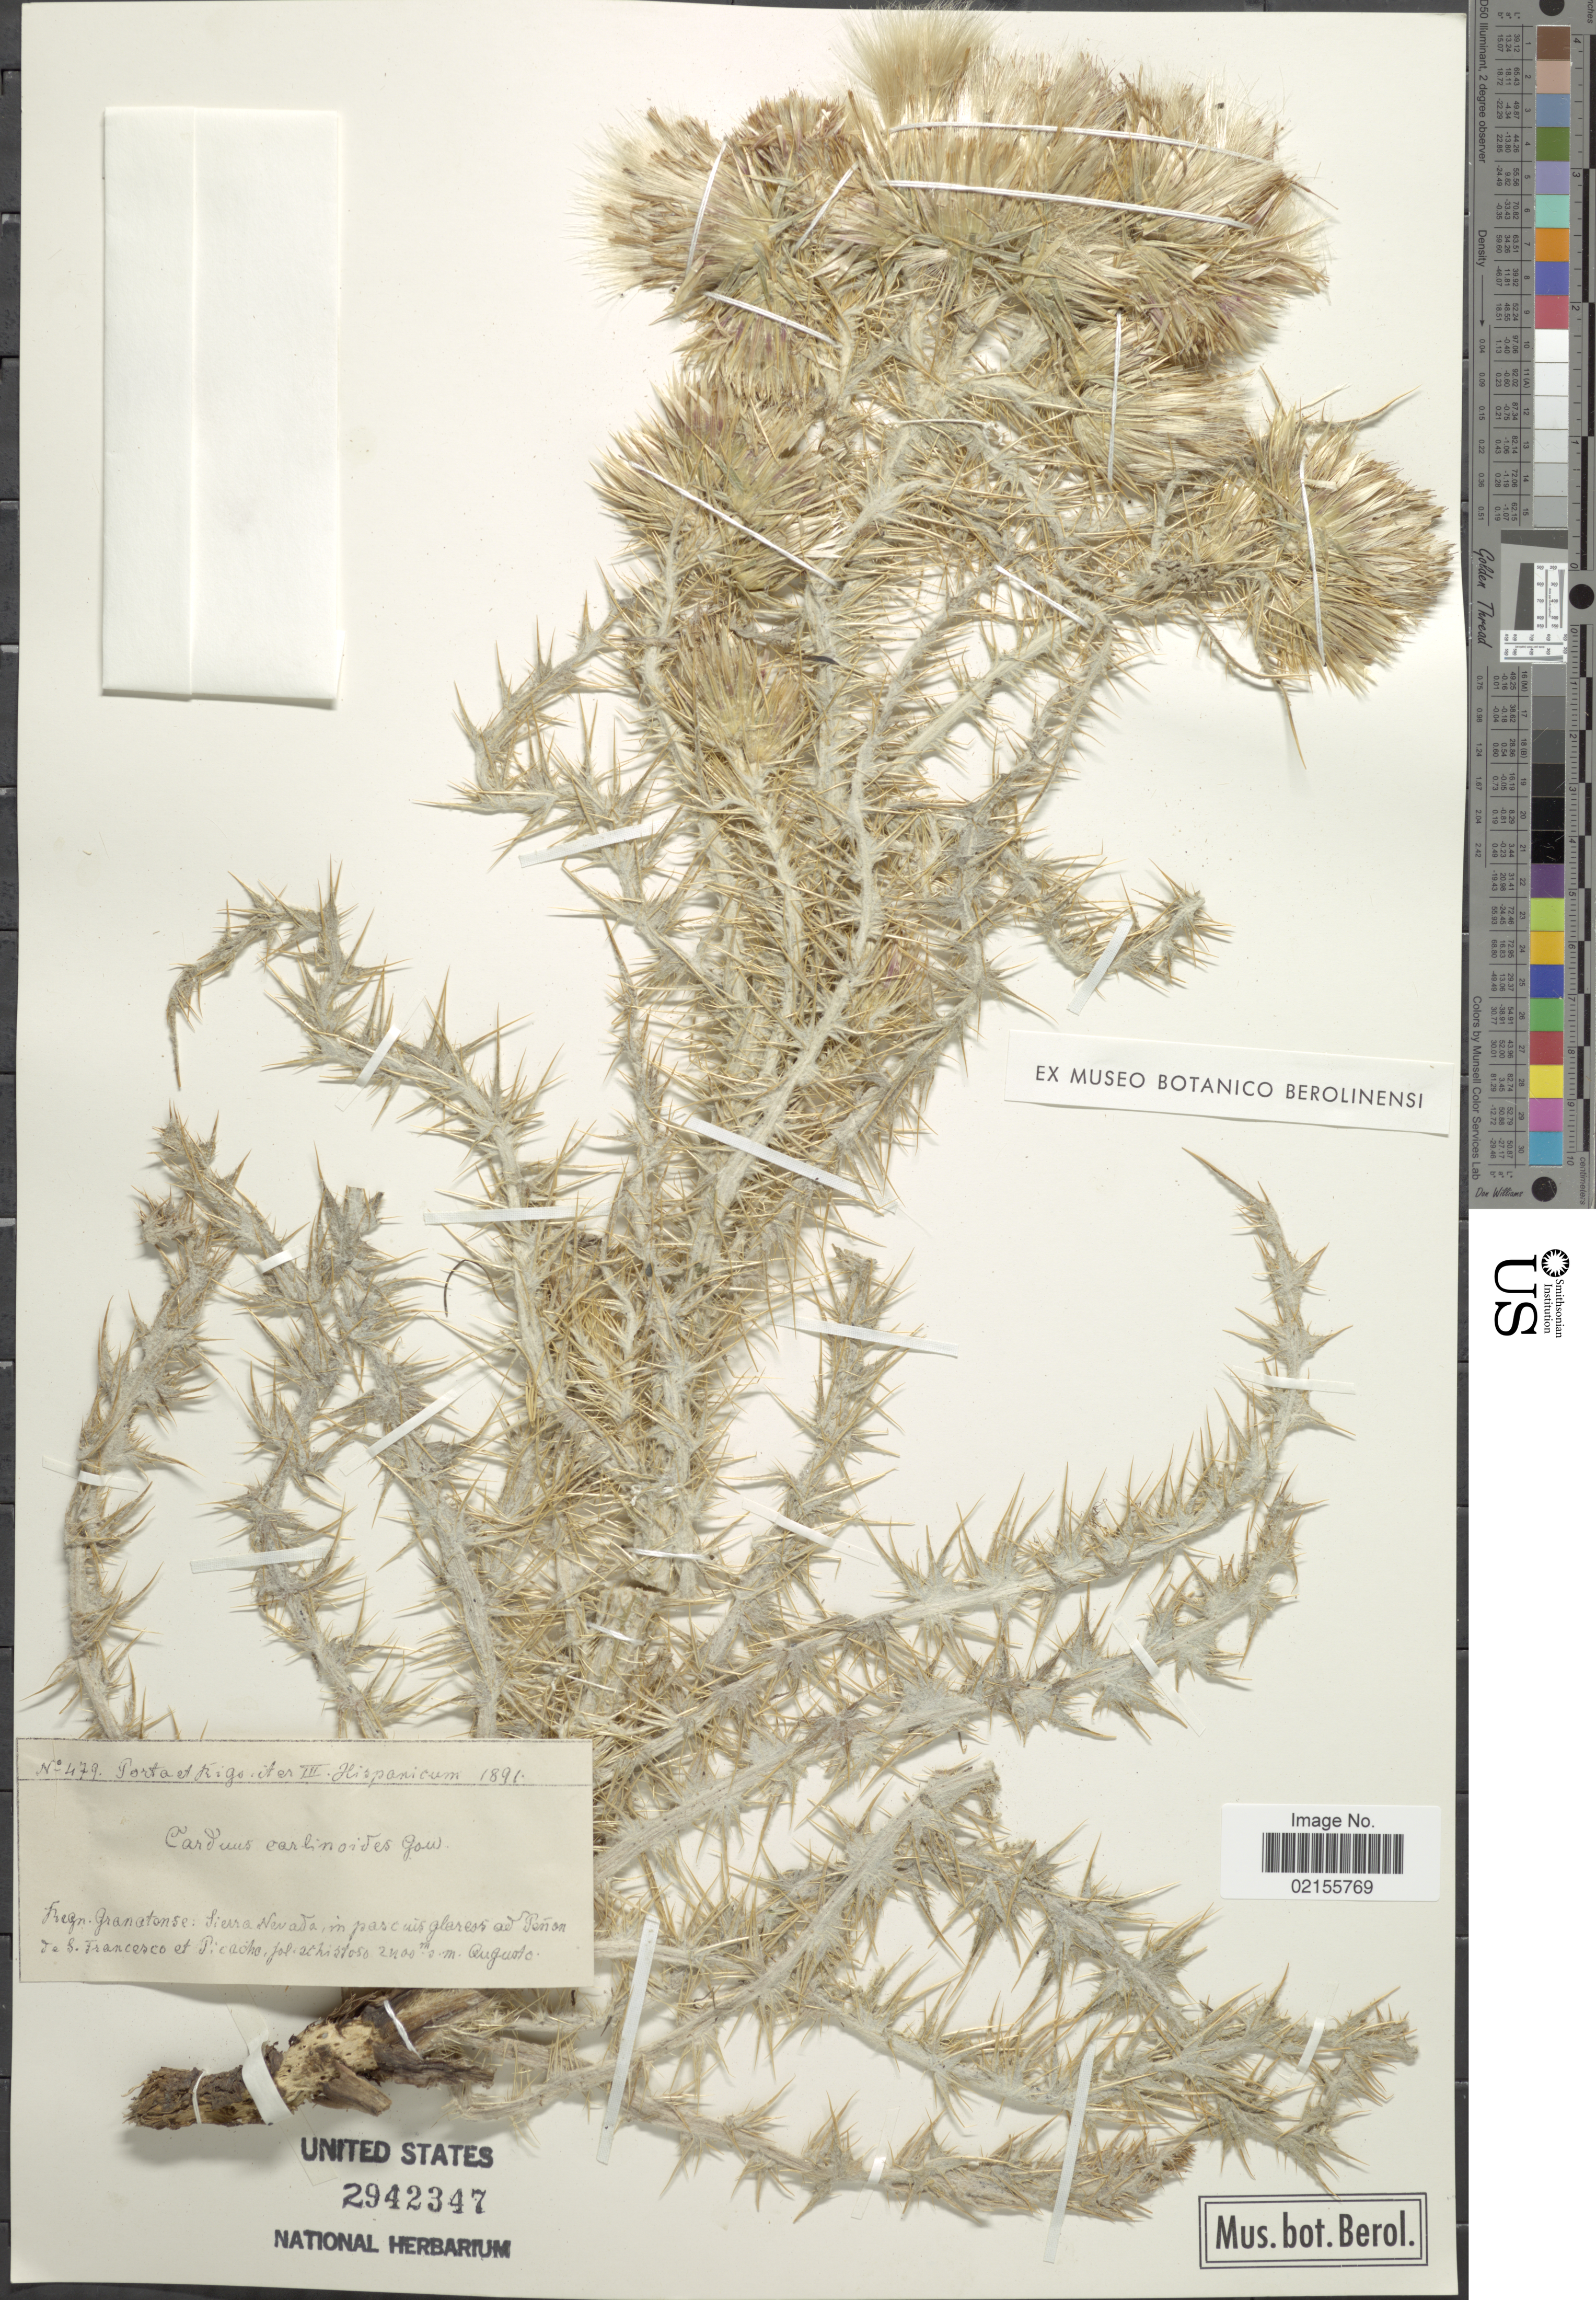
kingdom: Plantae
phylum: Tracheophyta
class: Magnoliopsida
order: Asterales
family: Asteraceae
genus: Carduus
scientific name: Carduus carlinoides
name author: Gouan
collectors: Porta & -- Rigo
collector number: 479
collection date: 1891-08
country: Spain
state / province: Andalucia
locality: Regn Granatense: Sierra Nevada, in pascius glareos ad Peñón de S. Francesco et Picacho.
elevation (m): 2400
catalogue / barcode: US 2942347